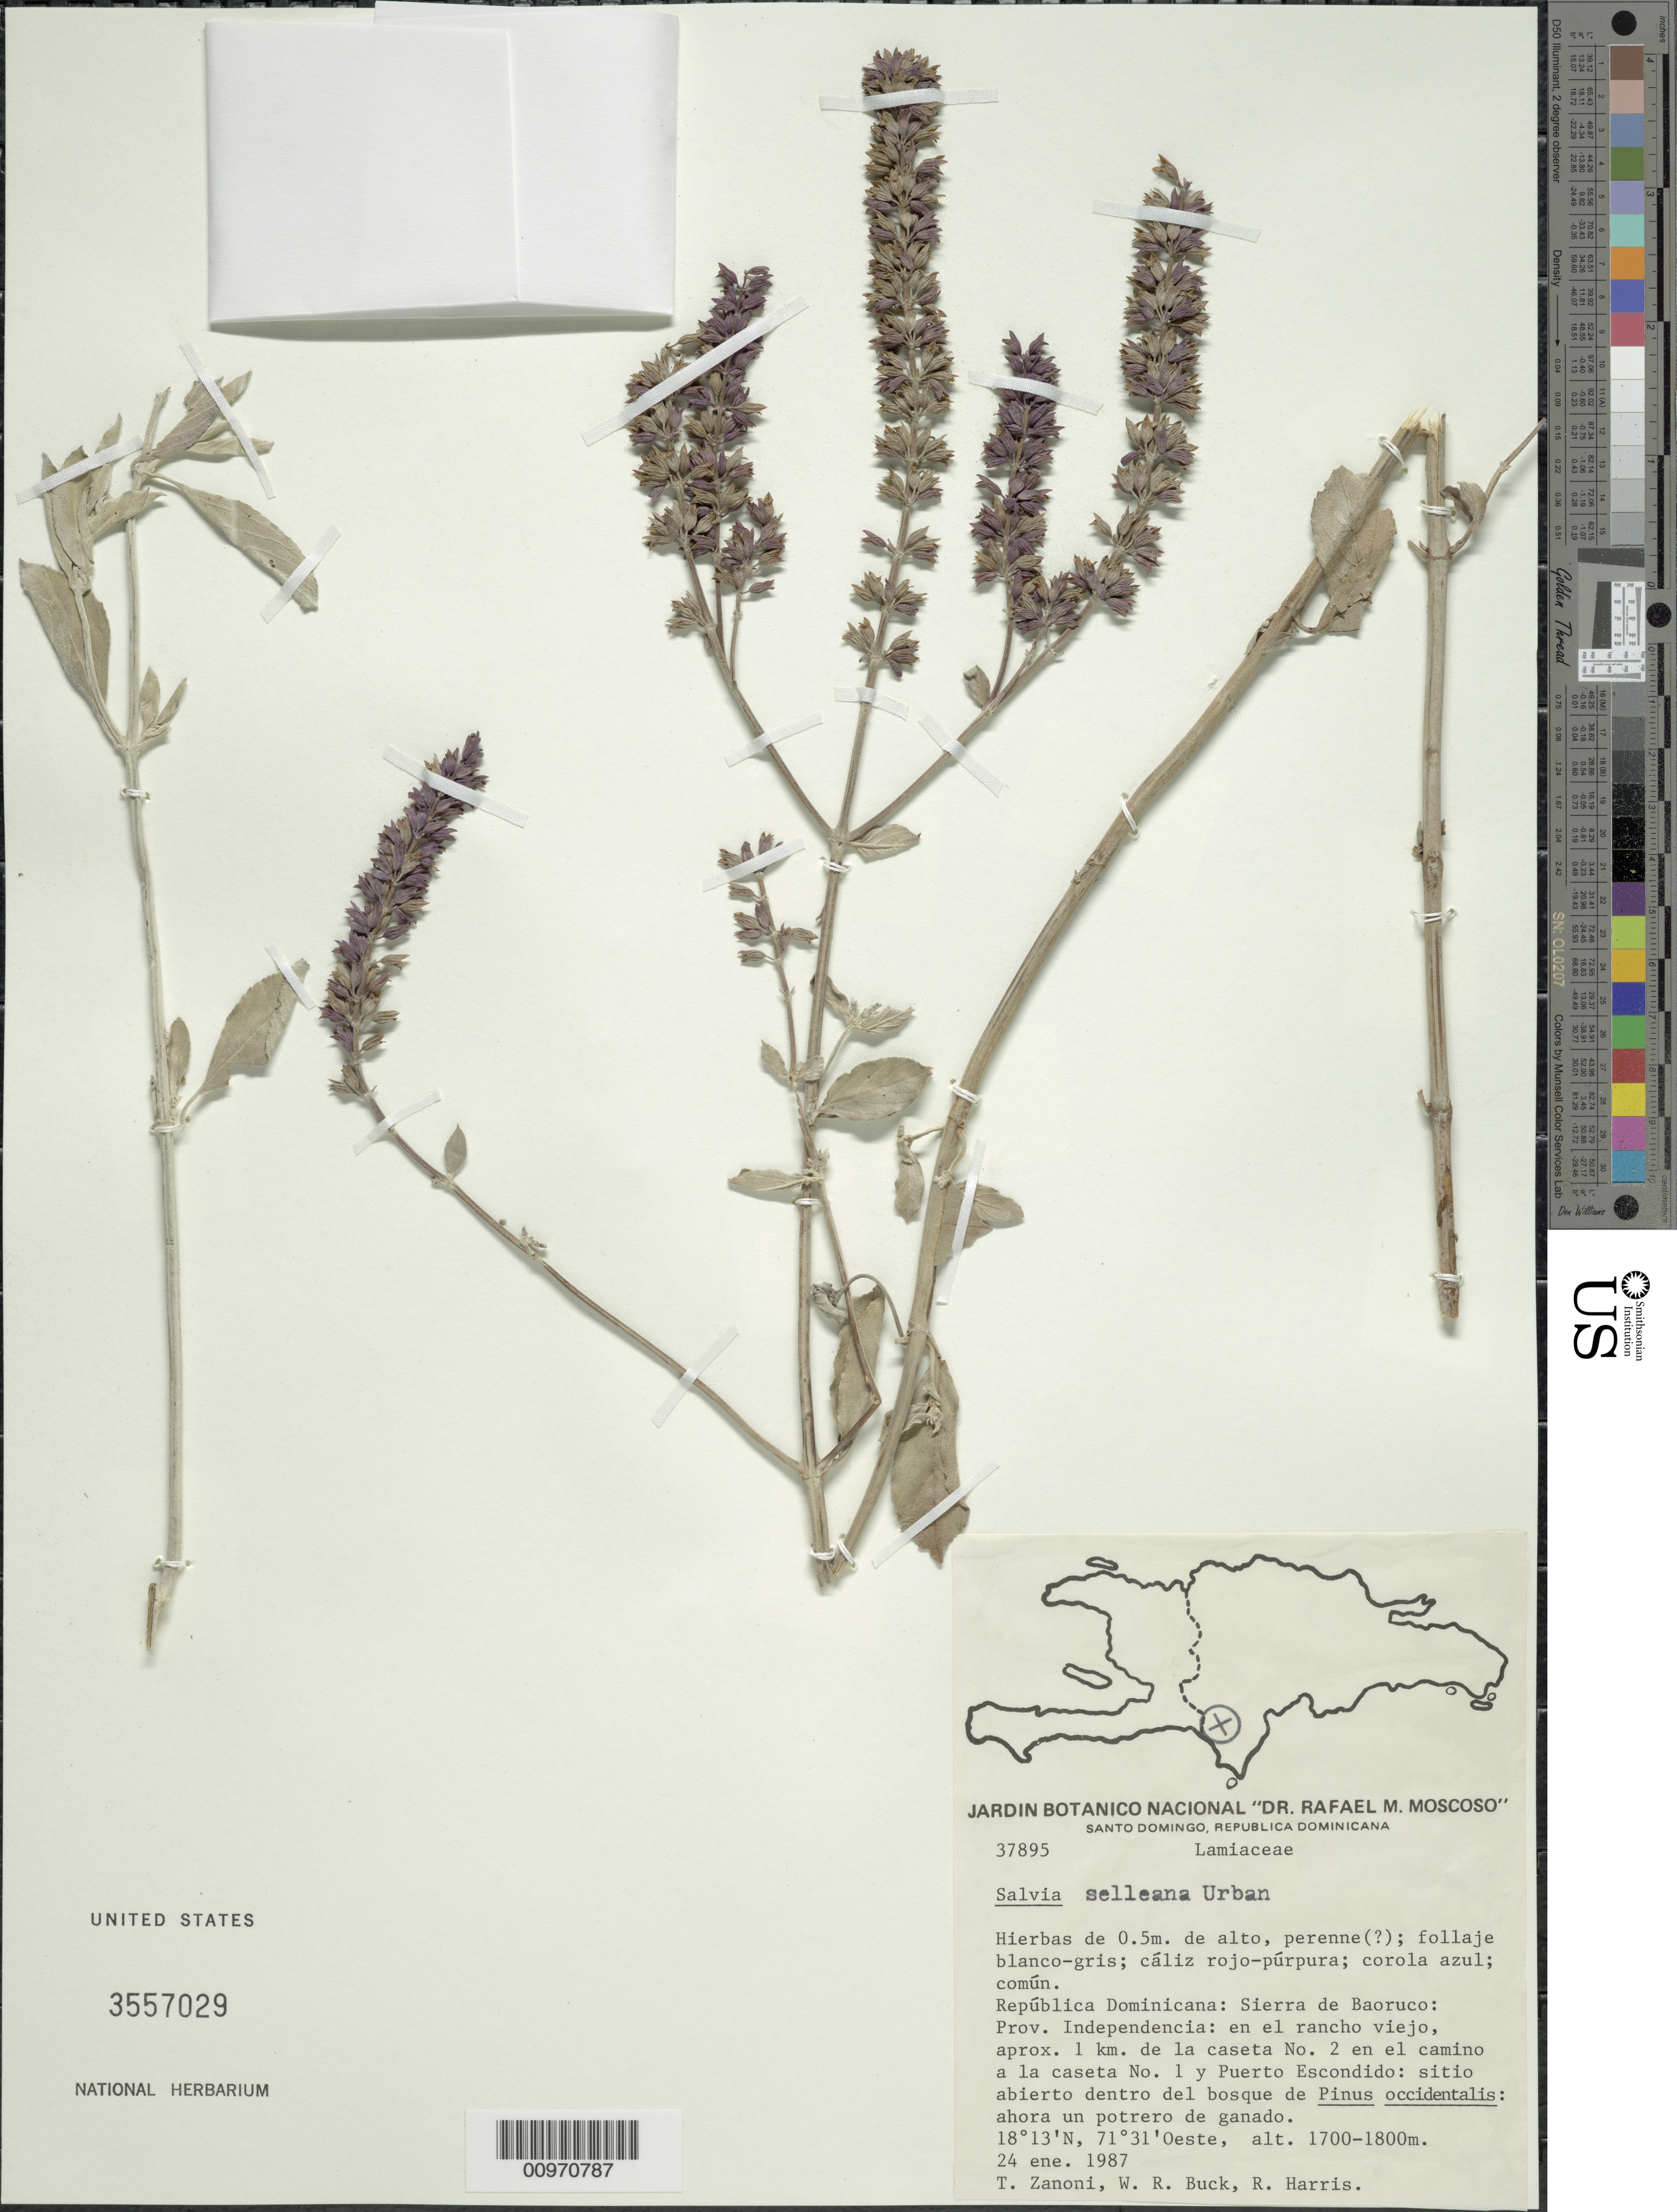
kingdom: Plantae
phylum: Tracheophyta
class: Magnoliopsida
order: Lamiales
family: Lamiaceae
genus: Salvia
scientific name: Salvia selleana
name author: Urb.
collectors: T. A. Zanoni, W. R. Buck & R. Harris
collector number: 37895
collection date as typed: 24 Jan 1987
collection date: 1987-01-24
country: Dominican Republic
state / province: Independencia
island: Hispaniola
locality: Sierra de Baoruco, en el rancho viejo, aprox. 1 km de la caseta No. 2 en el camino a la caseta No. 1 y Puerto Escondido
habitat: Sitio abierto dentro del bosque de Pinus occidentalis; ahora un potrero de ganado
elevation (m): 1700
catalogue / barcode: US 3557029